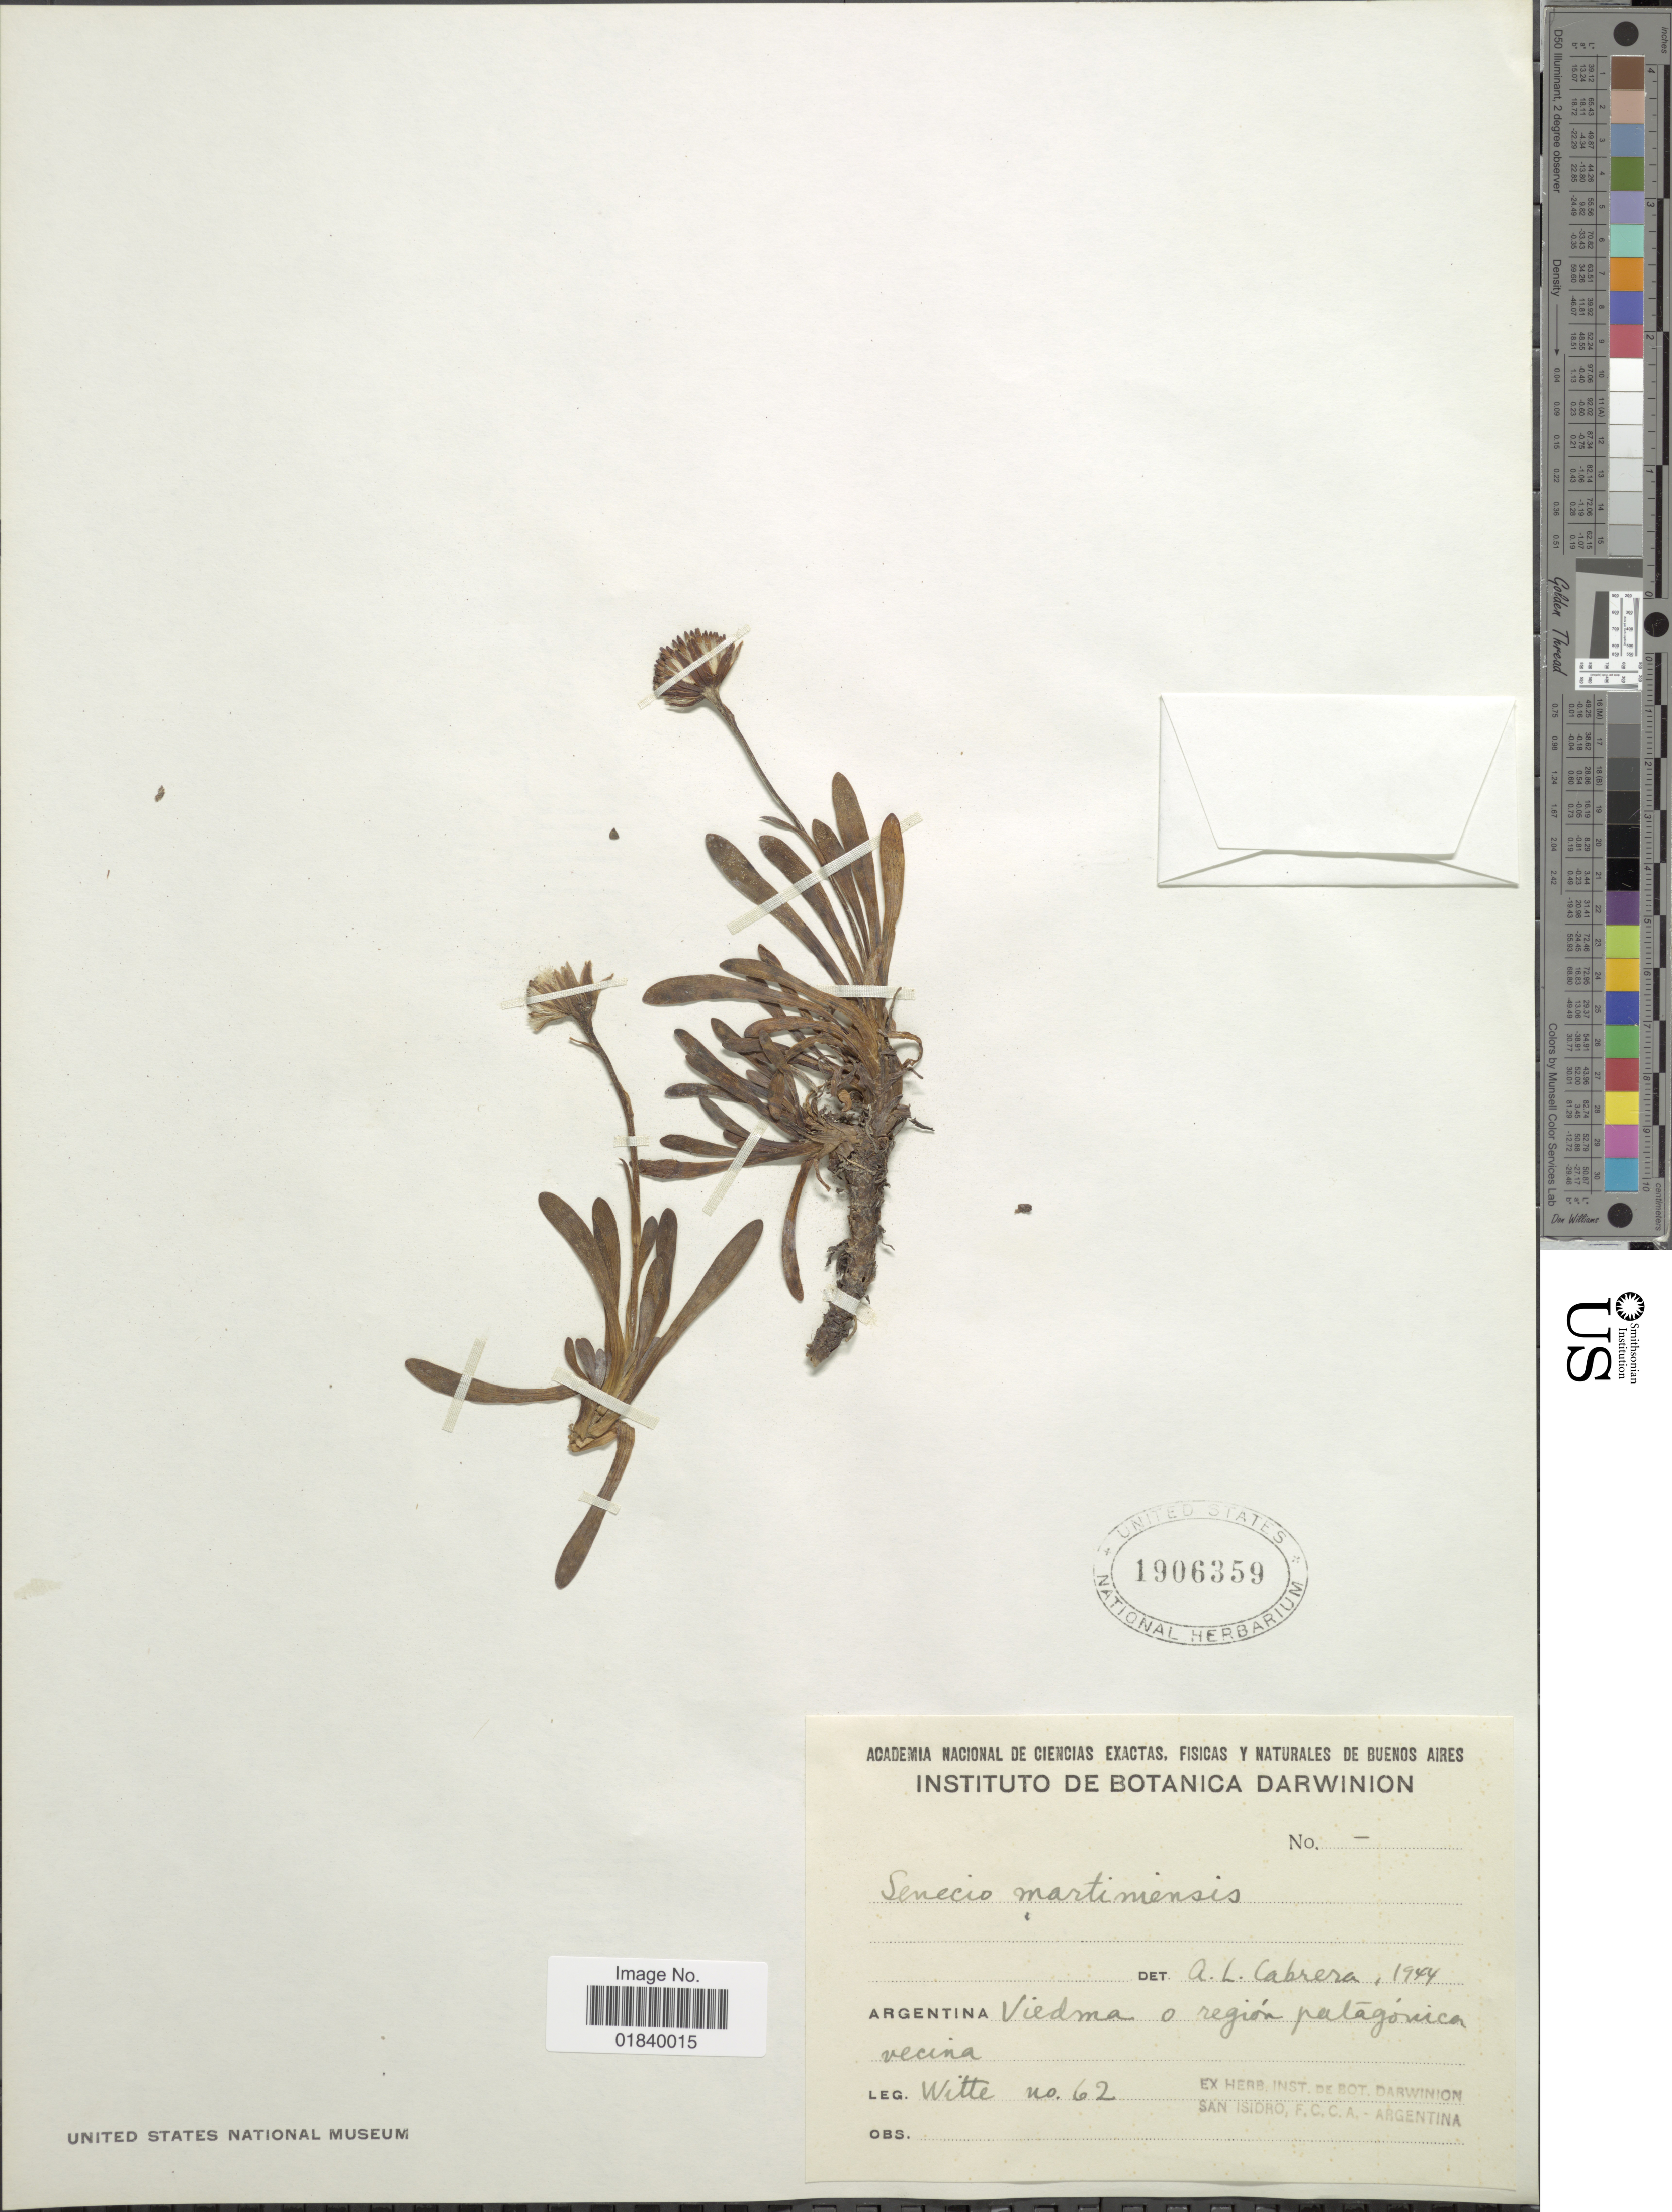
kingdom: Plantae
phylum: Tracheophyta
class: Magnoliopsida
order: Asterales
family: Asteraceae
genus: Senecio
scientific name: Senecio martiniensis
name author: Dusén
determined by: Salomon, Luciana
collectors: Witte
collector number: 62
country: Argentina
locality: Argentina Viedma o region patagonica vecina.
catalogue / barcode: US 1906359